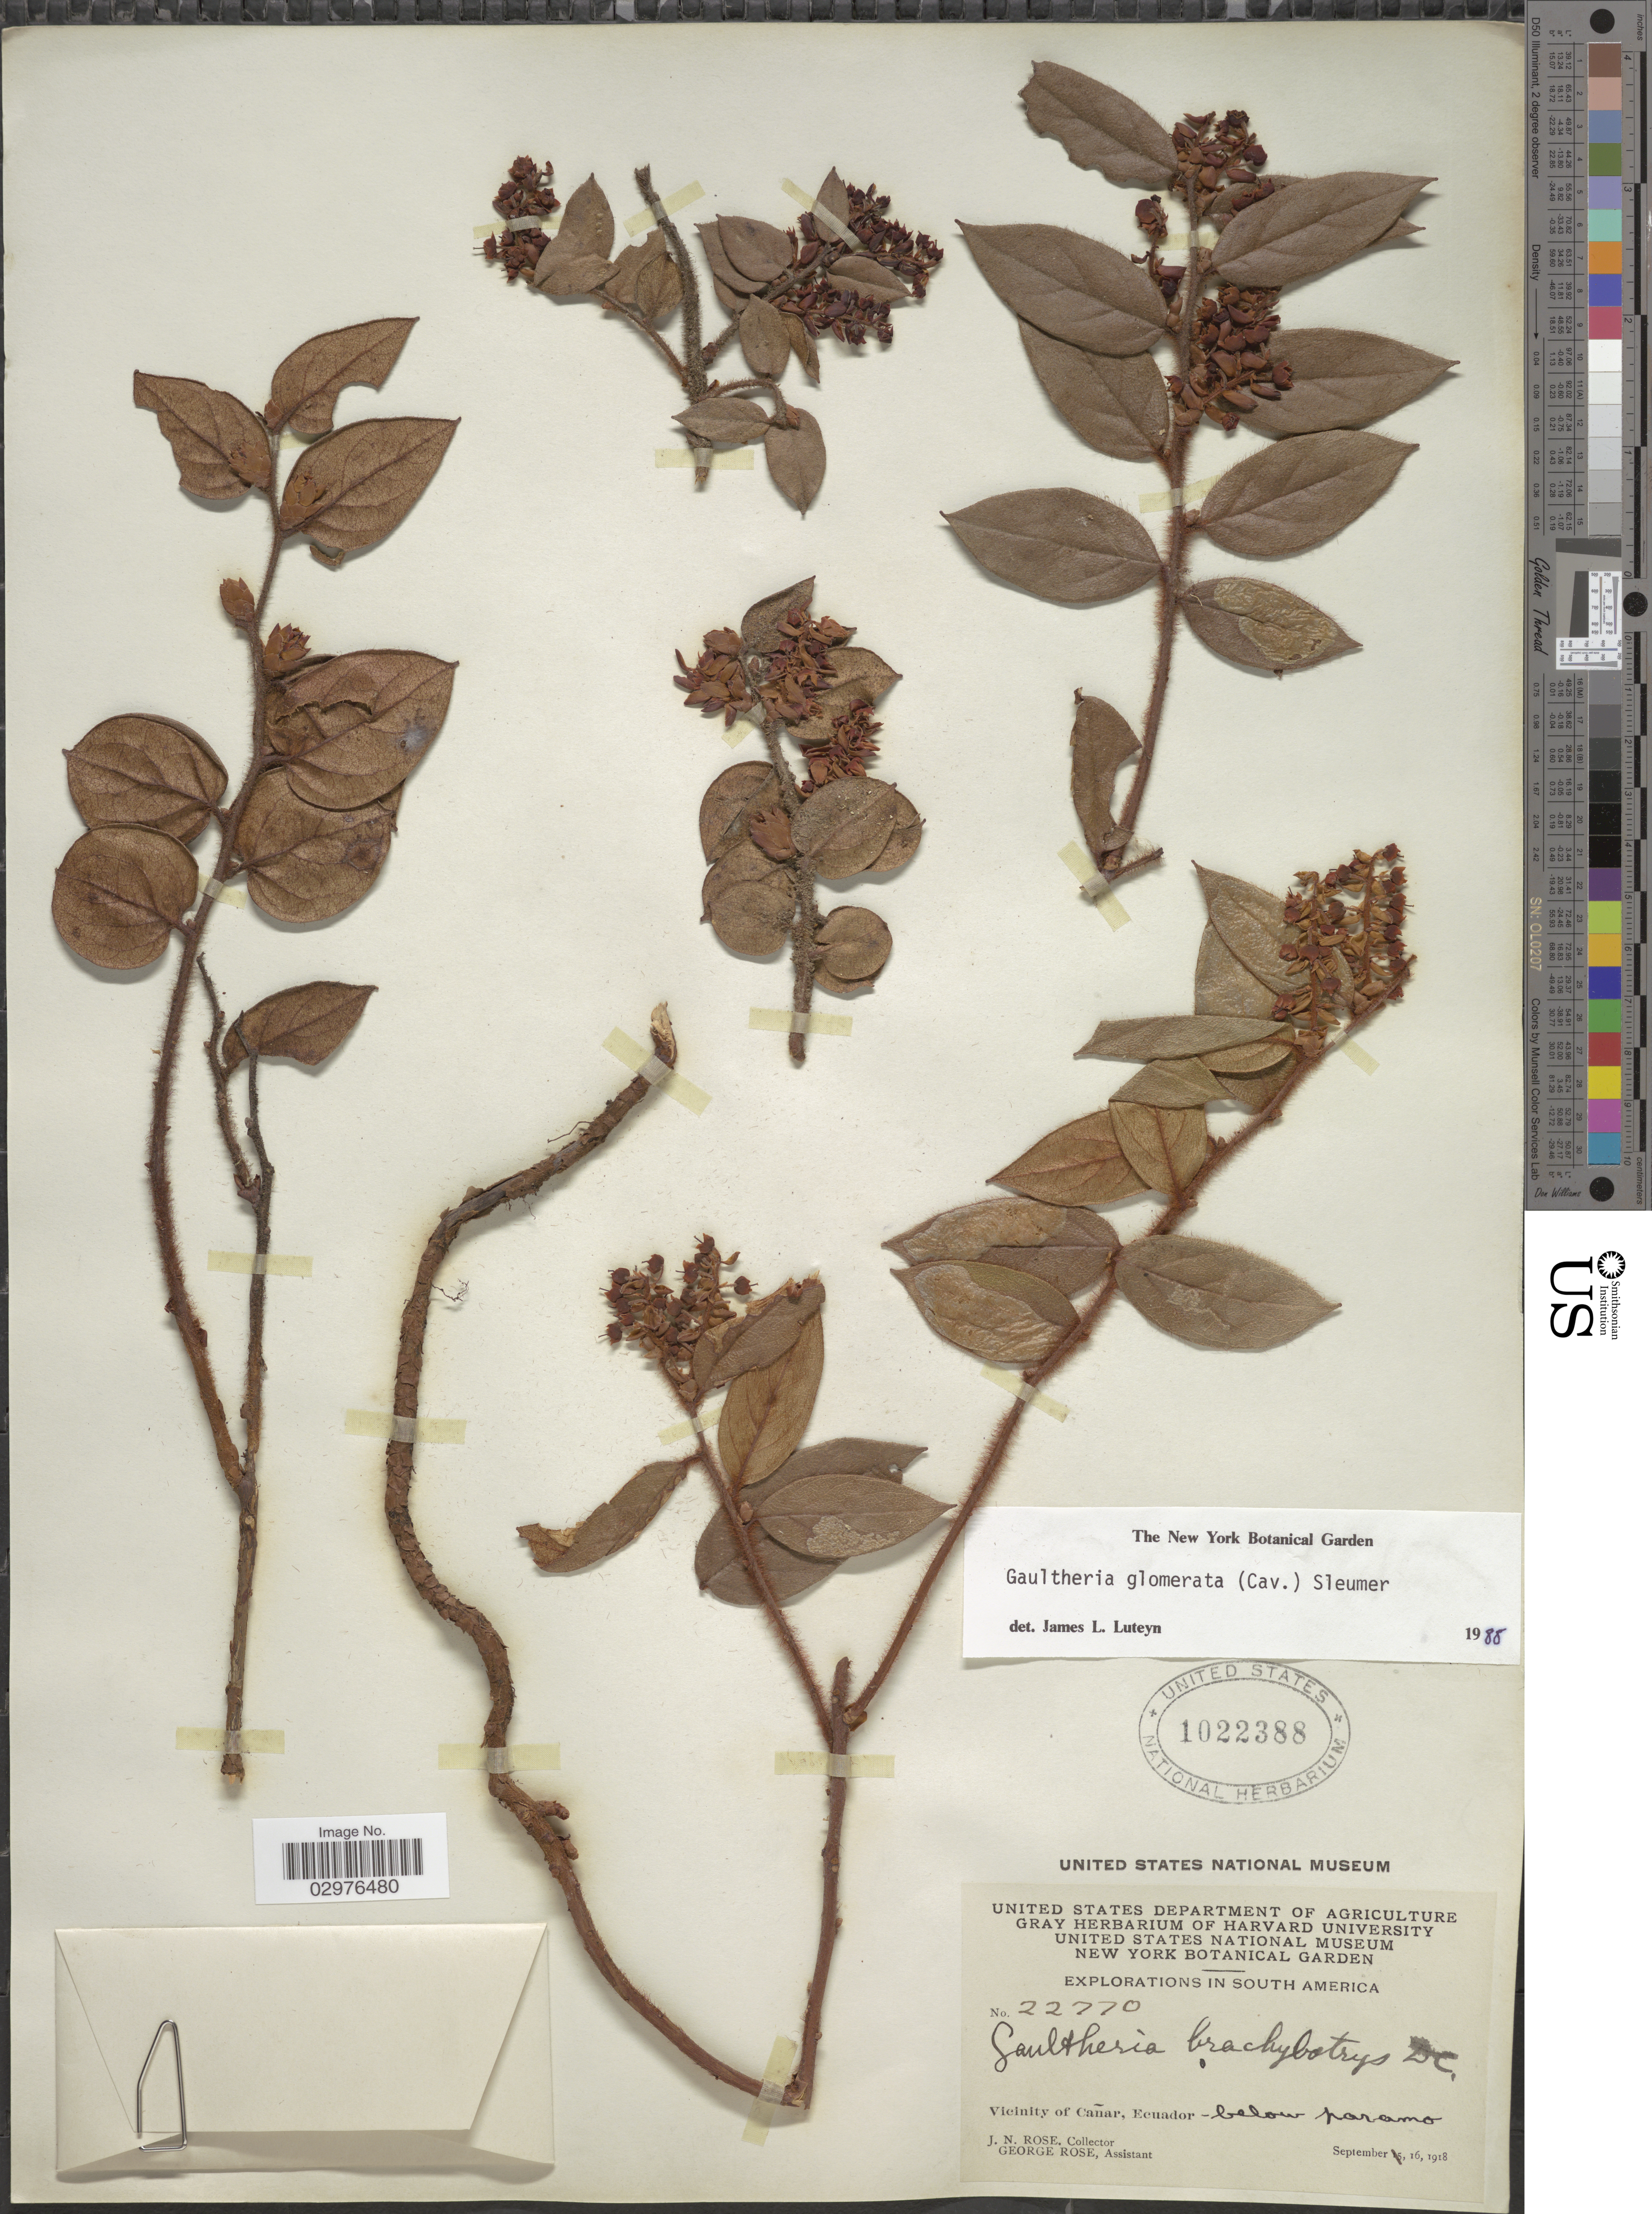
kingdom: Plantae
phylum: Tracheophyta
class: Magnoliopsida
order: Ericales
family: Ericaceae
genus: Gaultheria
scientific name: Gaultheria glomerata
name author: (Cav.) Sleumer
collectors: J. N. Rose & G. Rose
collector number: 22770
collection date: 1918-09-16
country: Ecuador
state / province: Cañar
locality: Vicinity of Cañar, below paramo.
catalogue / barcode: US 1022388